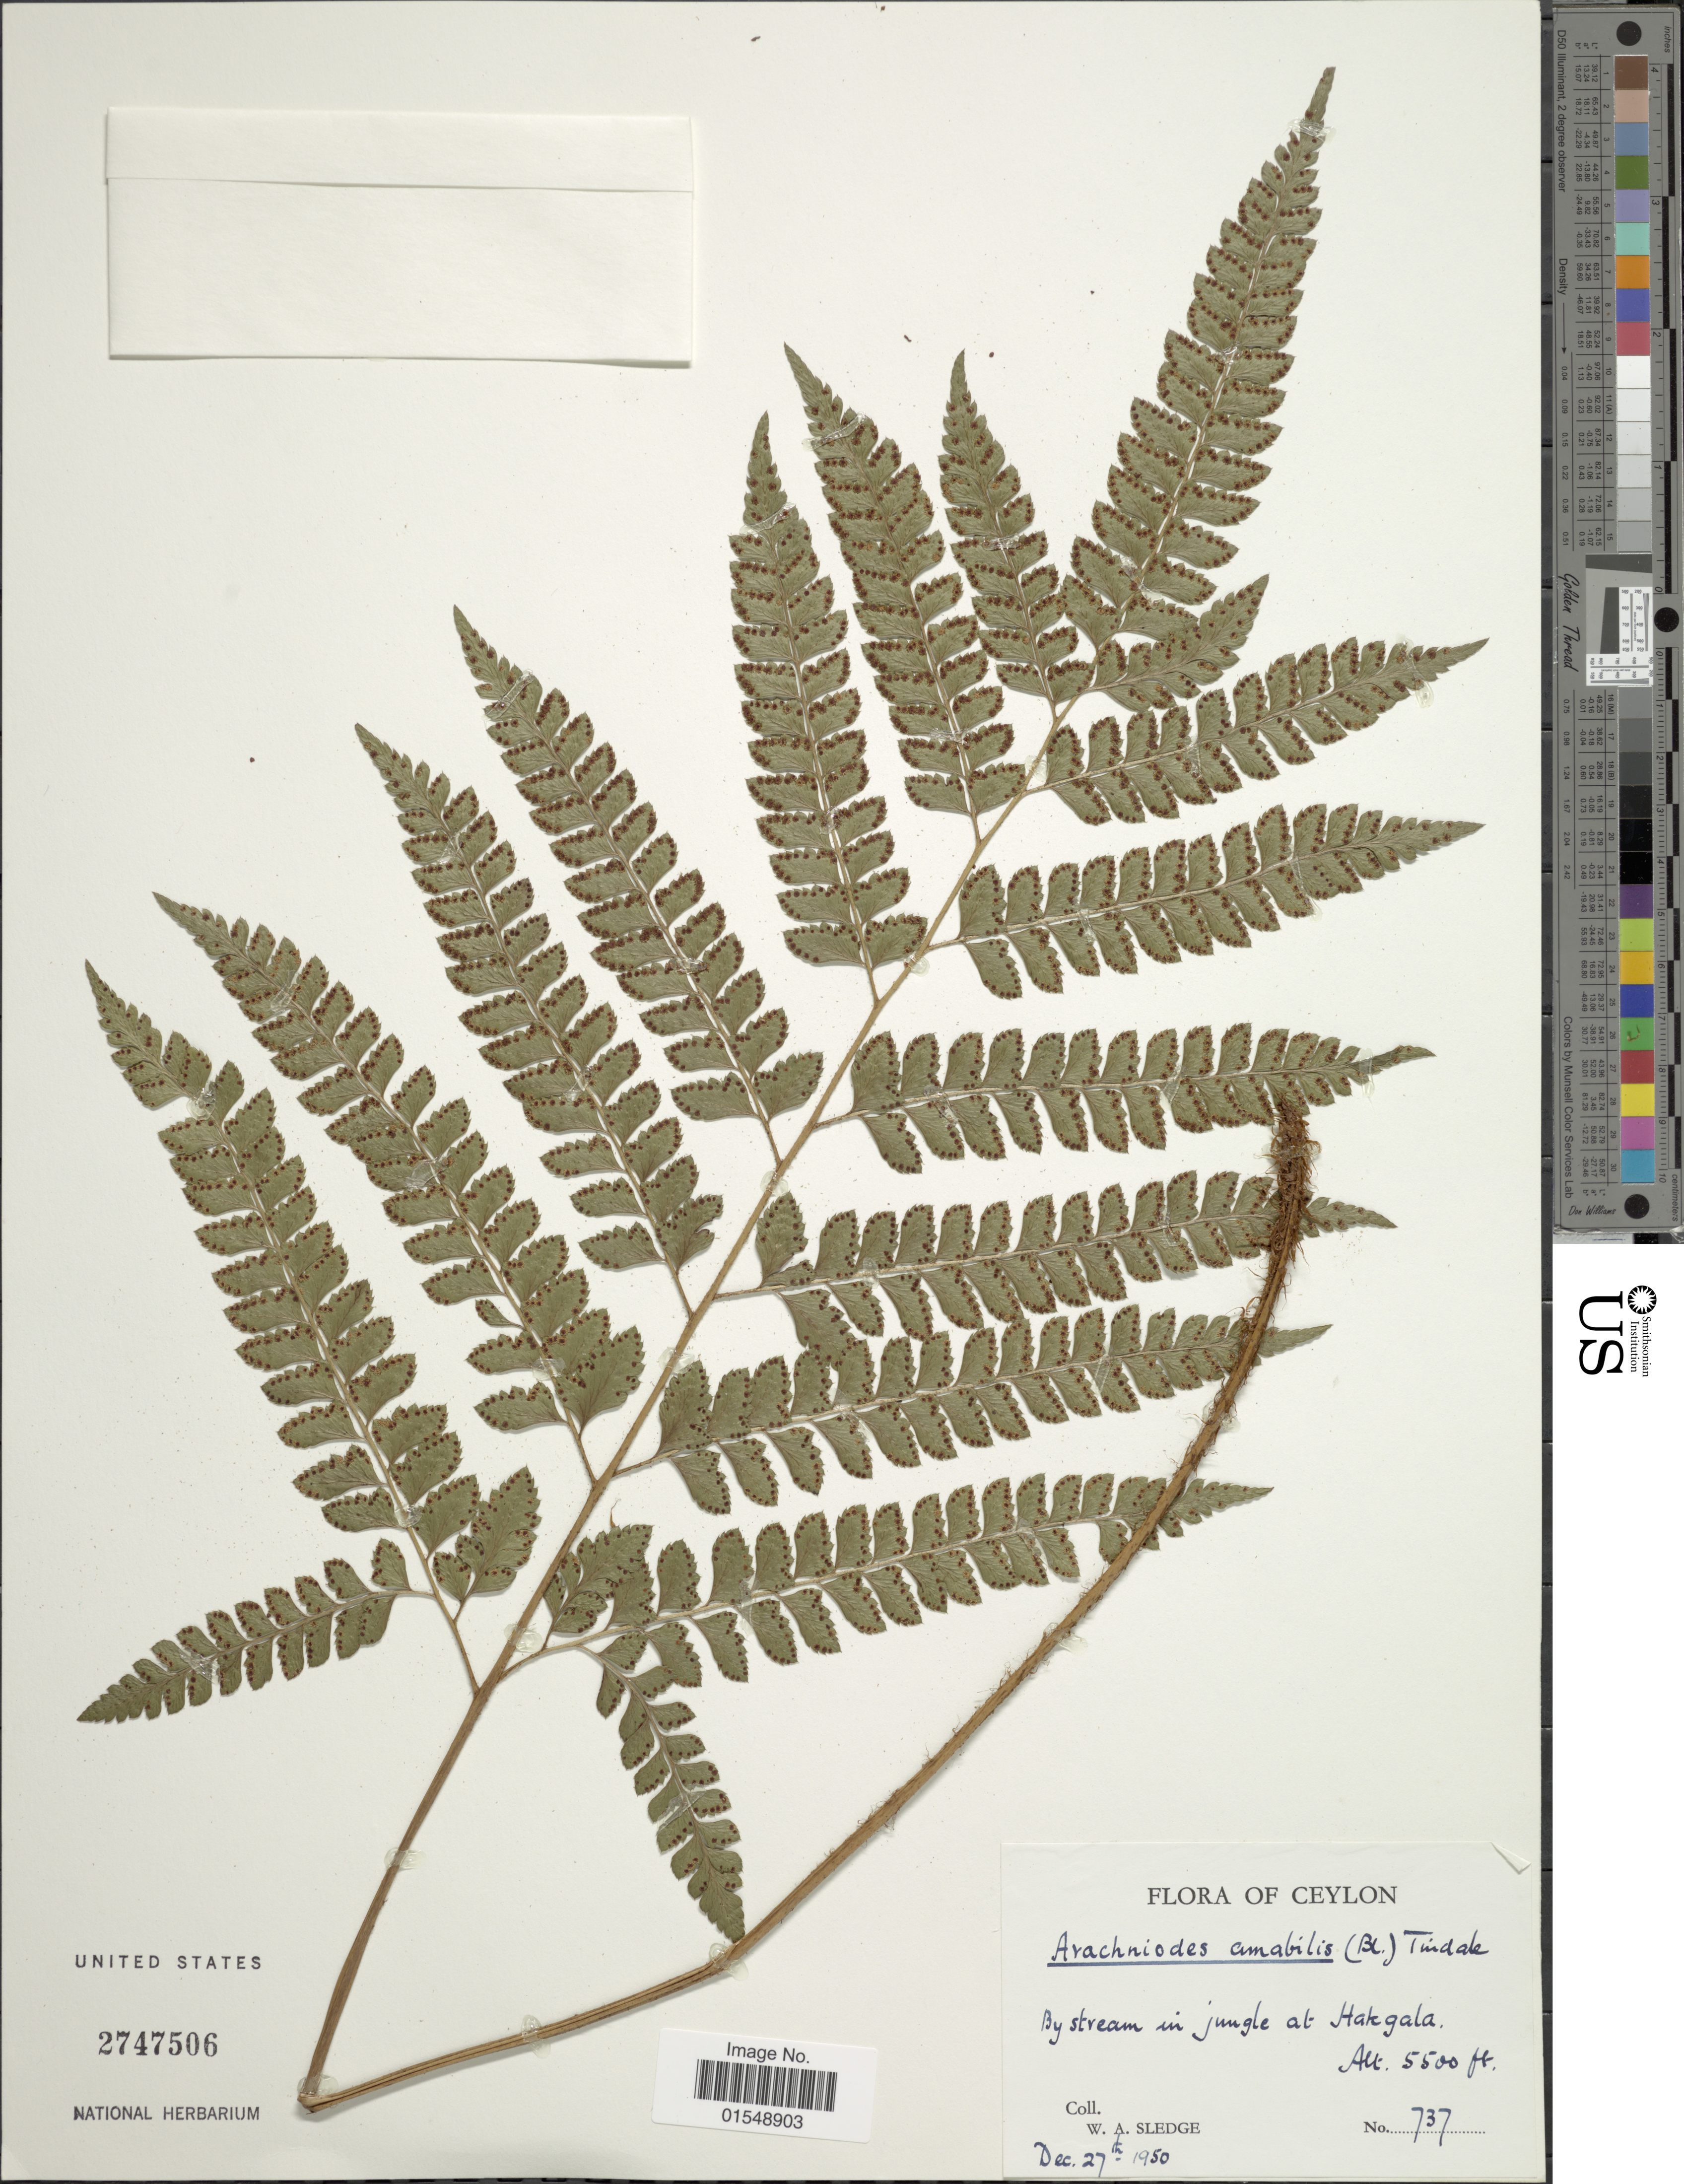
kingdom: Plantae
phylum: Tracheophyta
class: Polypodiopsida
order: Polypodiales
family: Dryopteridaceae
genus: Arachniodes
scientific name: Arachniodes amabilis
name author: (Blume) Tindale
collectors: W. A. Sledge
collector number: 737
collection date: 1950-12-27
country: Sri Lanka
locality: Ceylon, by stream in jungle at Hakgala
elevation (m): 1676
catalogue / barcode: US 2747506